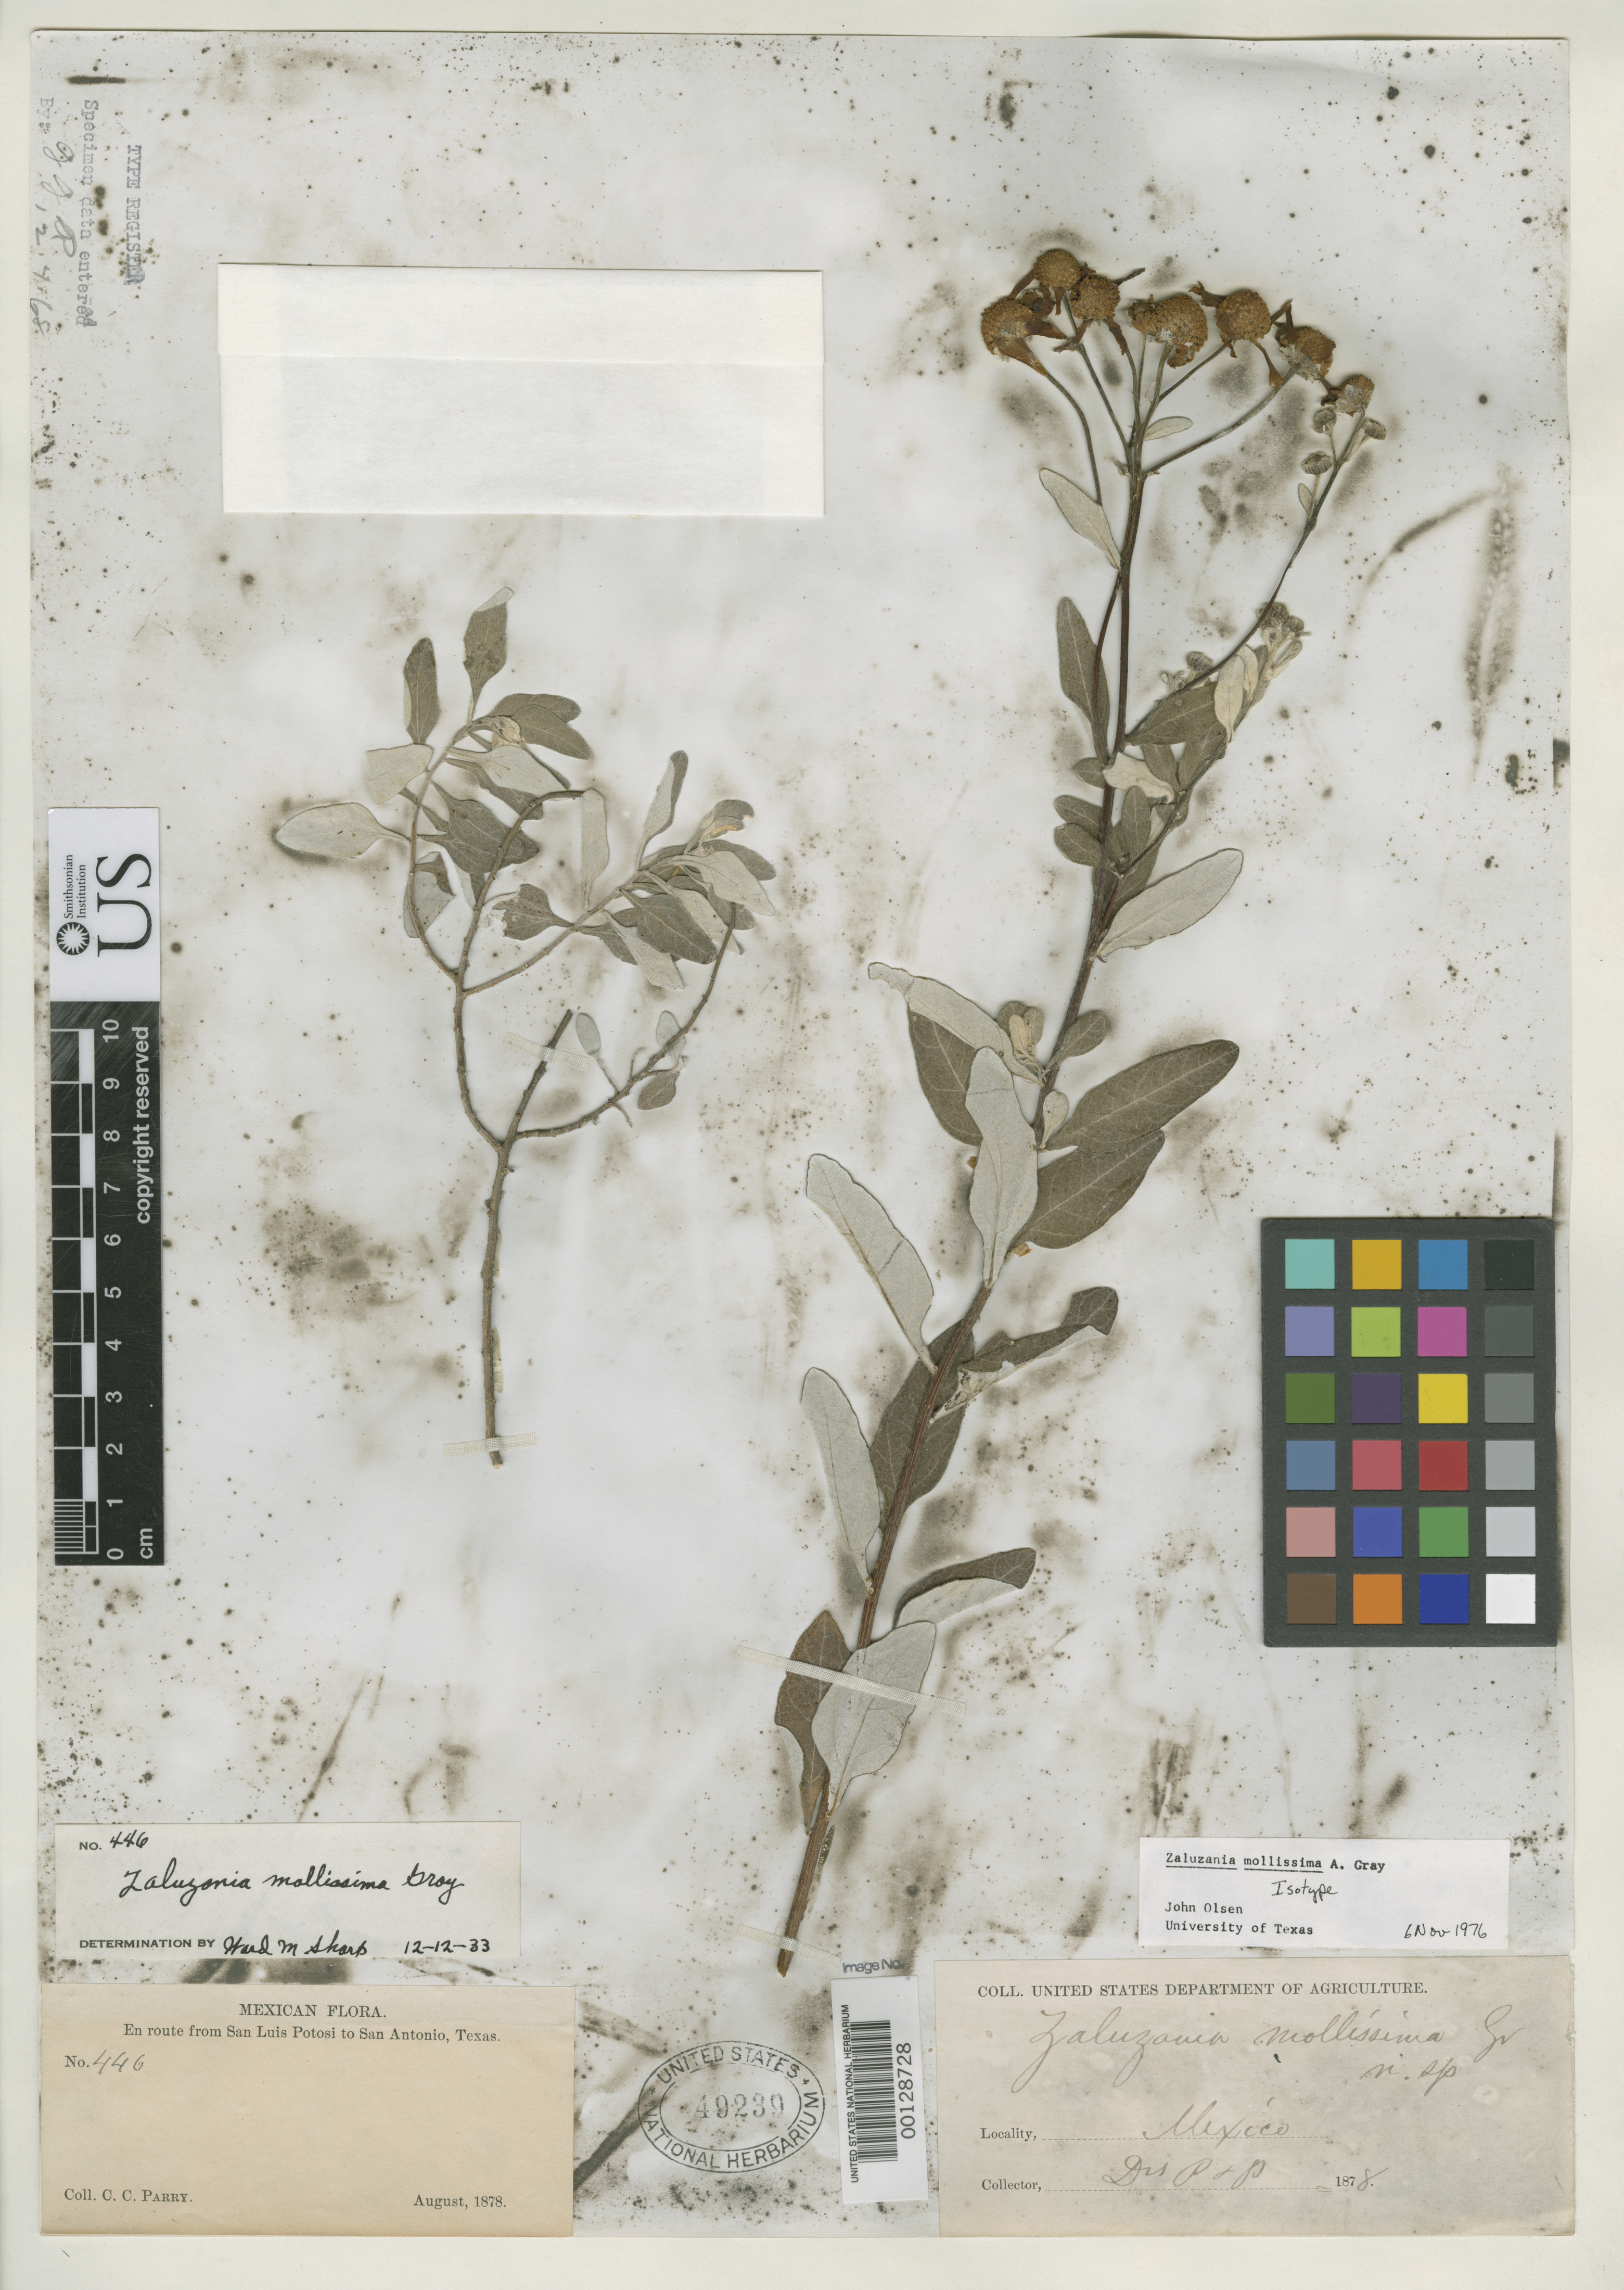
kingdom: Plantae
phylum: Tracheophyta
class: Magnoliopsida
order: Asterales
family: Asteraceae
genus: Zaluzania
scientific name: Zaluzania mollissima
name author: A. Gray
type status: Isotype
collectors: C. C. Parry & E. Palmer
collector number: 446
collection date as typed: Sep 1878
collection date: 1878-09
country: Mexico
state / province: San Luis Potosi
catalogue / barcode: US 49239